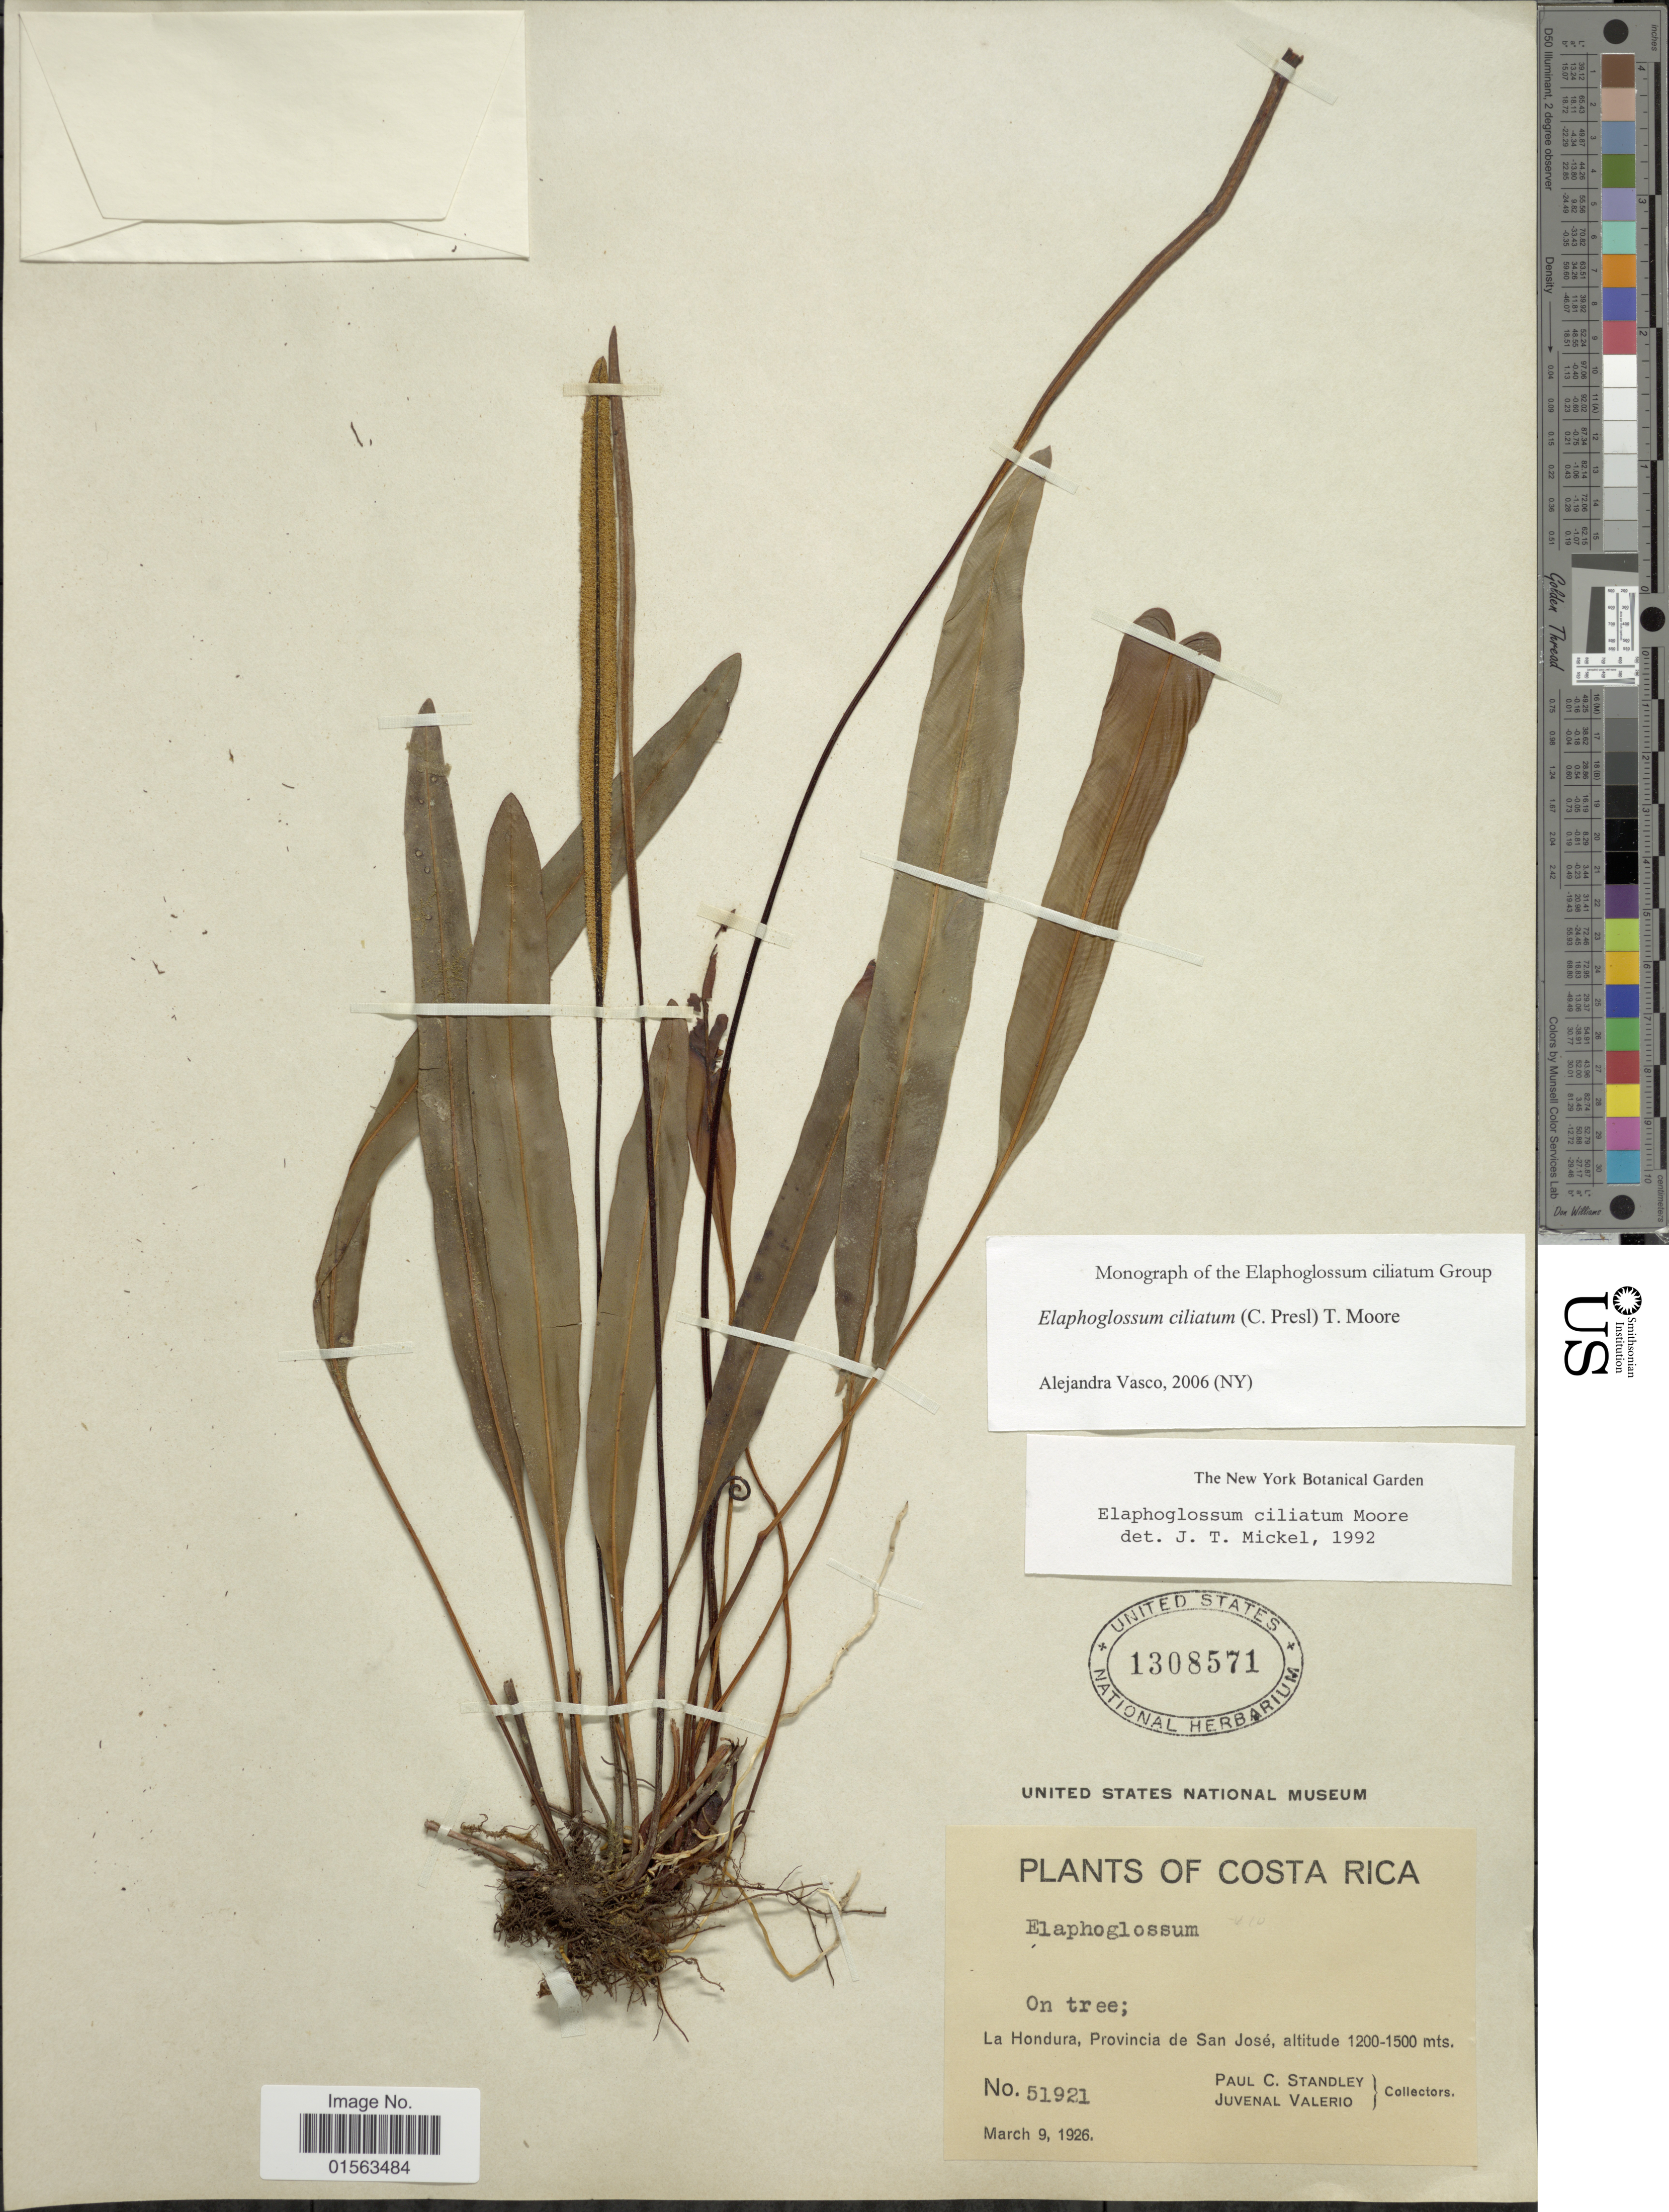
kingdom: Plantae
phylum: Tracheophyta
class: Polypodiopsida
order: Polypodiales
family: Dryopteridaceae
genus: Elaphoglossum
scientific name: Elaphoglossum ciliatum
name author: (C. Presl) T. Moore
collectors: P. C. Standley & J. Valerio R.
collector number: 51921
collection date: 1926-03-09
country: Costa Rica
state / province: San José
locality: La Hondura, provincia de San Jose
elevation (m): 1200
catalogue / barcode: US 1308571